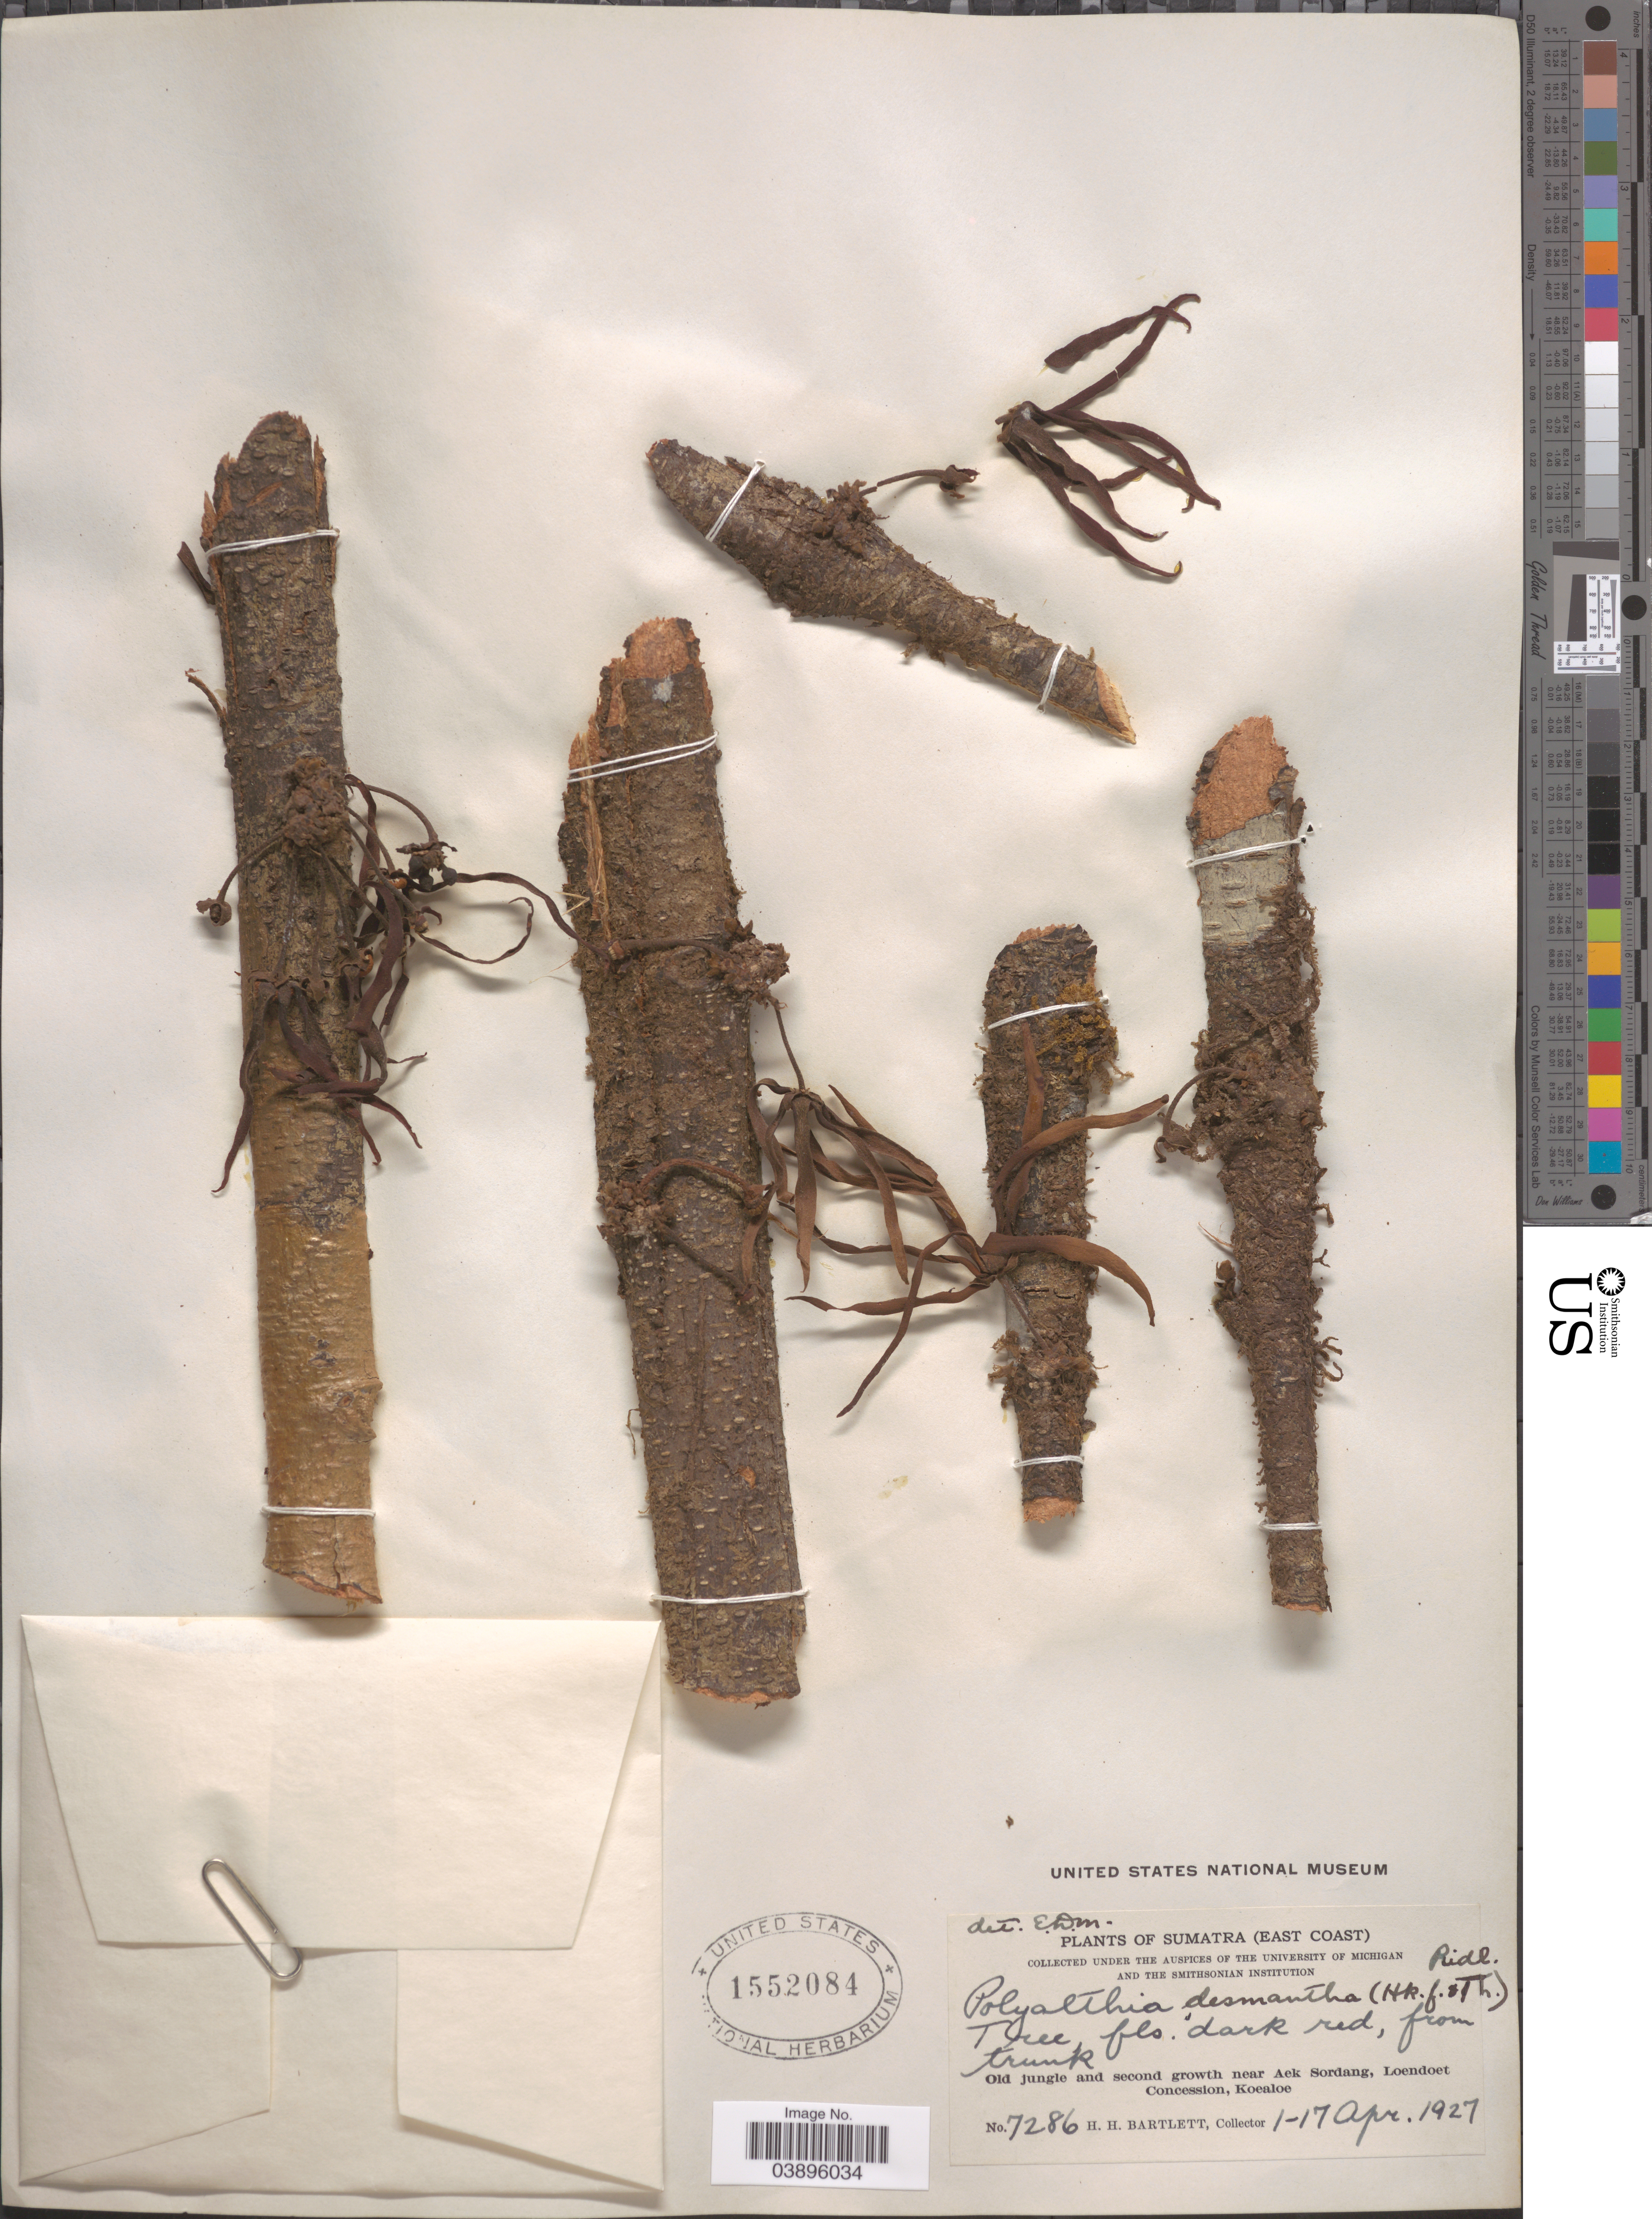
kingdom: Plantae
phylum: Tracheophyta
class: Magnoliopsida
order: Magnoliales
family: Annonaceae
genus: Polyalthia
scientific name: Polyalthia desmantha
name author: (Hook. f. & Thomson) Ridl.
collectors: H. H. Bartlett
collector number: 7286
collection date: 1927-04-01/1927-04-17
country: Indonesia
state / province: Sumatra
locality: (East Coast). Old jungle and second growth near Aek Sordang, Loendoet Concession, Koealoe.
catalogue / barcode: US 1552084